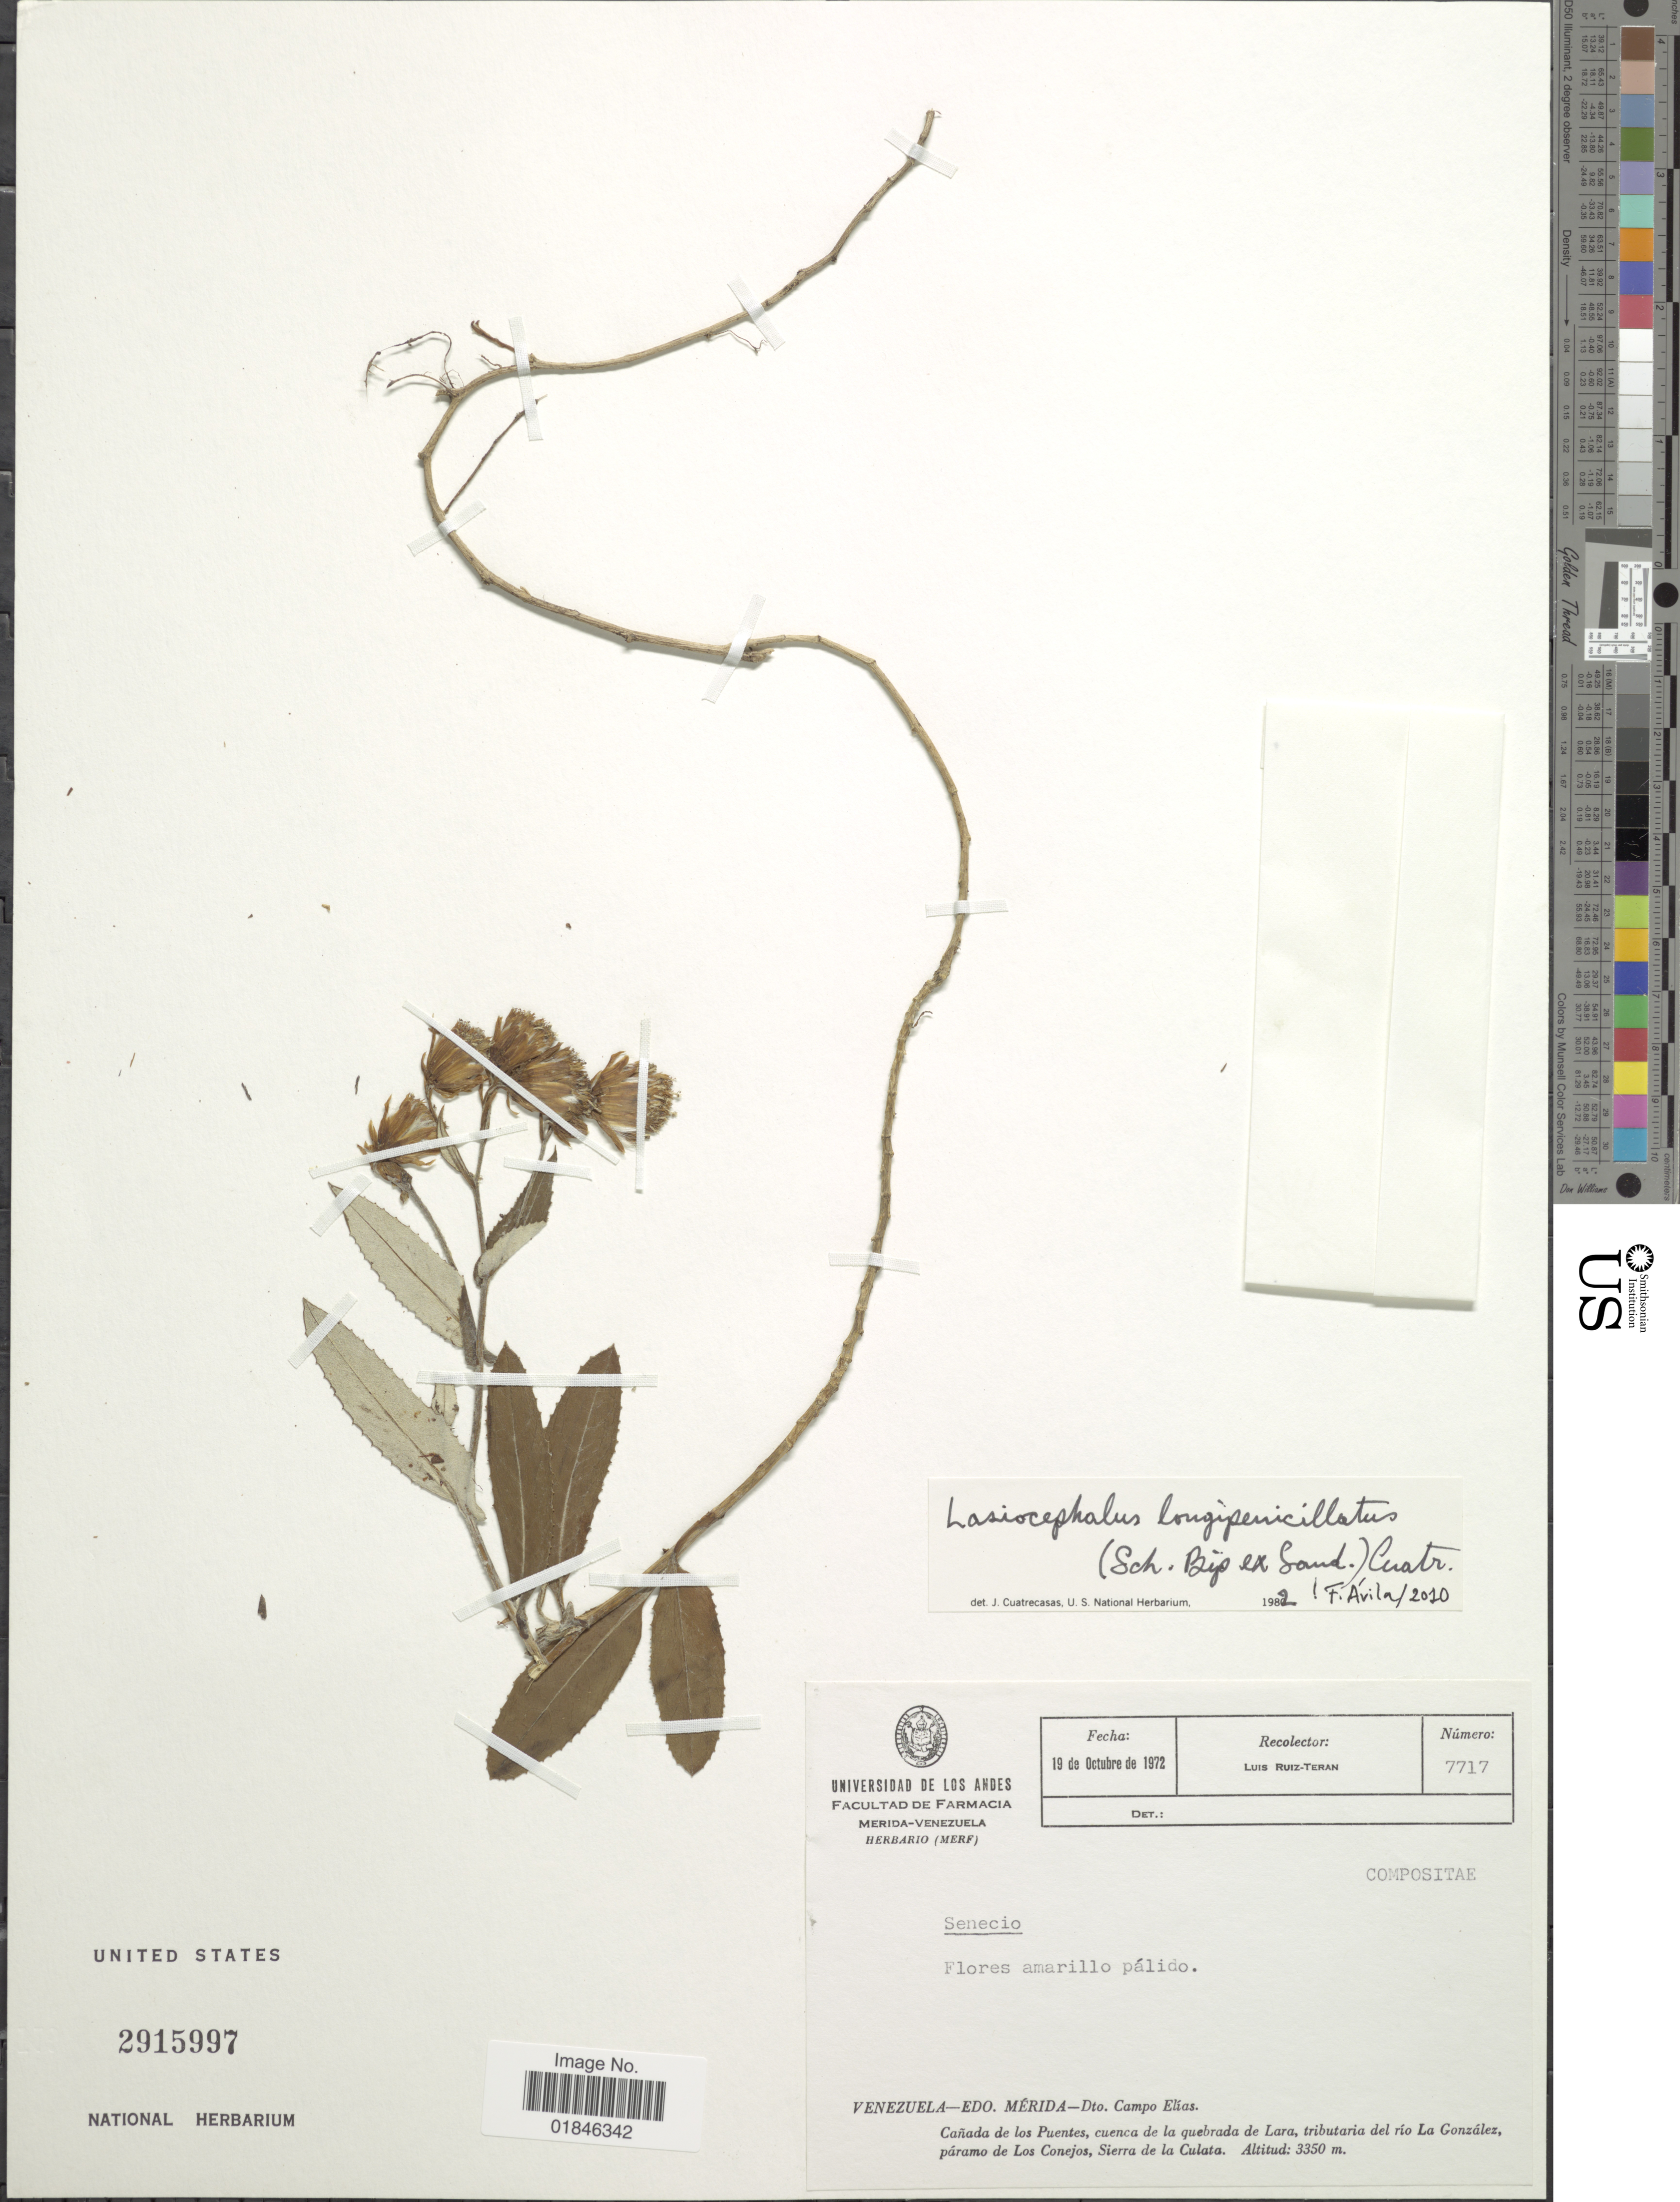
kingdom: Plantae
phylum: Tracheophyta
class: Magnoliopsida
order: Asterales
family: Asteraceae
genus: Senecio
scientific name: Senecio longepenicillatus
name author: Sch. Bip. ex Sandw.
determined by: Salomon, Luciana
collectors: L. E. Ruíz-Terán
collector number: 7717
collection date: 1972-10-19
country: Venezuela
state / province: Mérida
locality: Venezuela- Edo. Merida. Dto. Campo Elias. Canada de los Puentes, cuenca de la Quebrada de Lara, tributaria del rio La Gonzalez paramo de Los Conejos, Sierra de la Culata.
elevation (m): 3350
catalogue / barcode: US 2915997